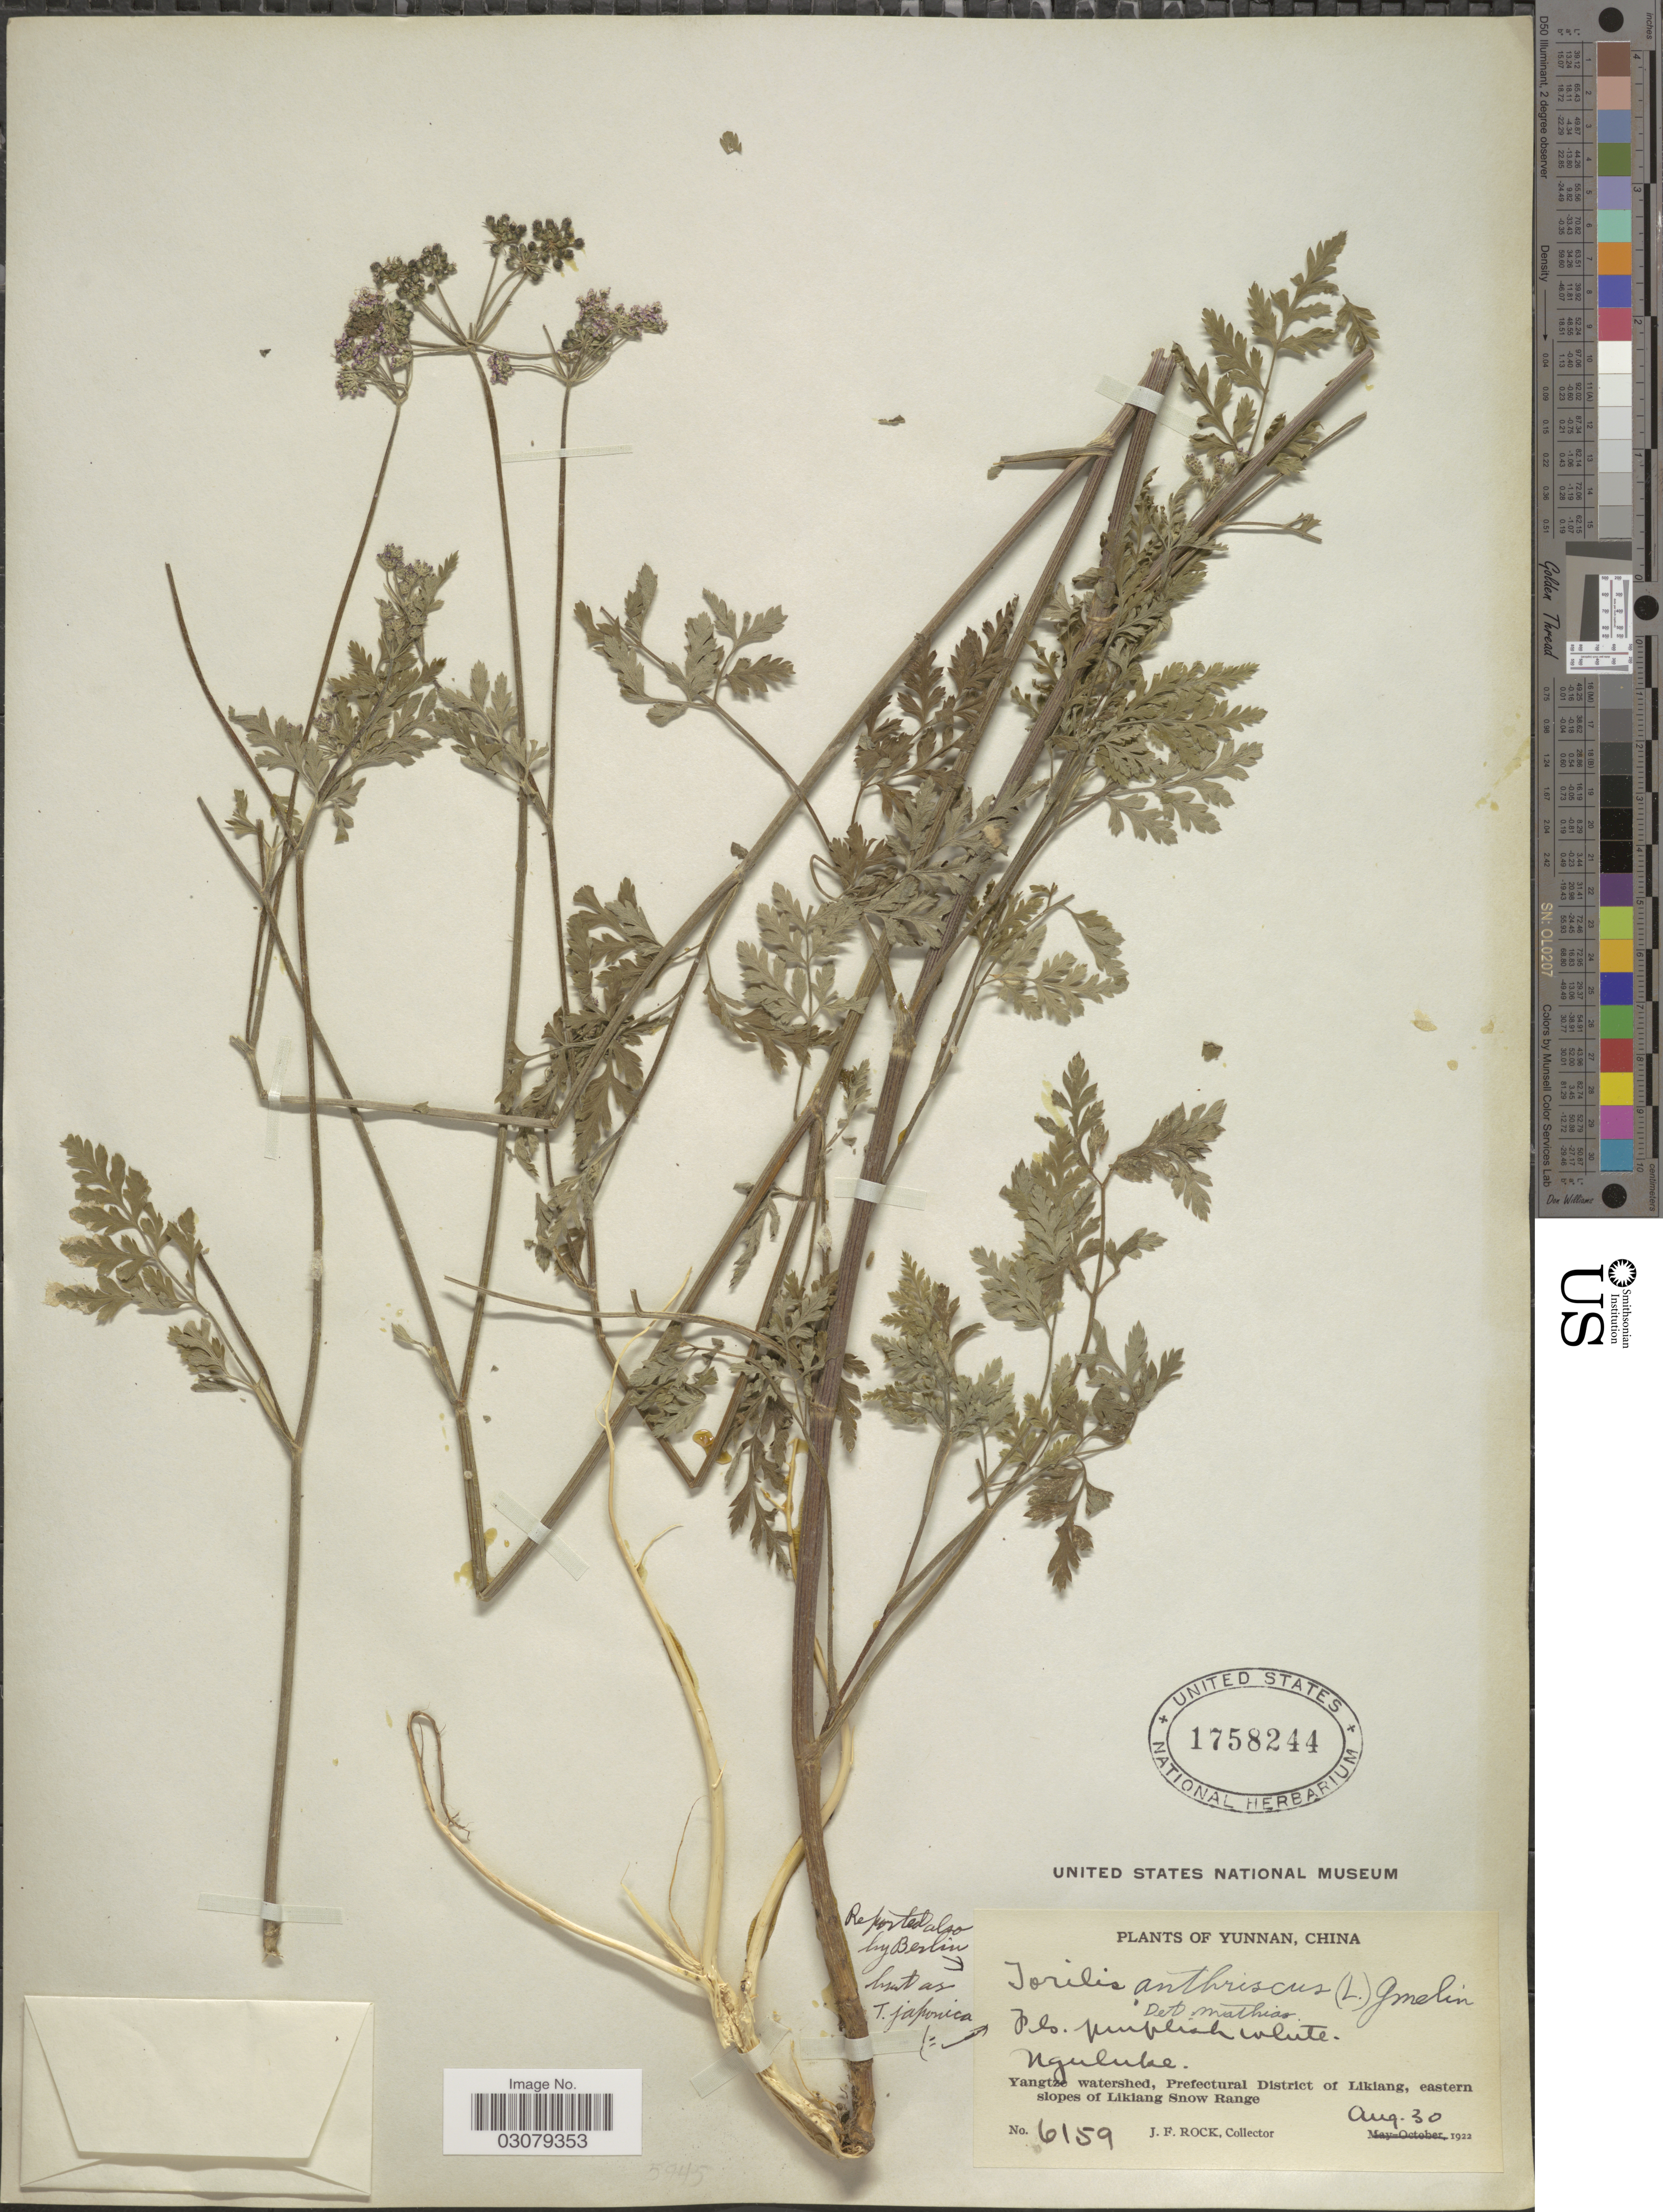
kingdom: Plantae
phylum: Tracheophyta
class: Magnoliopsida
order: Apiales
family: Apiaceae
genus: Torilis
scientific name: Torilis japonica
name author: (Houtt.) DC.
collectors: J. Rock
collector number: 6159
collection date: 1922-08-30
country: China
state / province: Yunnan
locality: Nguluke. Yangtze watershed, Prefectural District of Likiang, eastern slopes of Likiang Snow Range.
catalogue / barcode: US 1758244